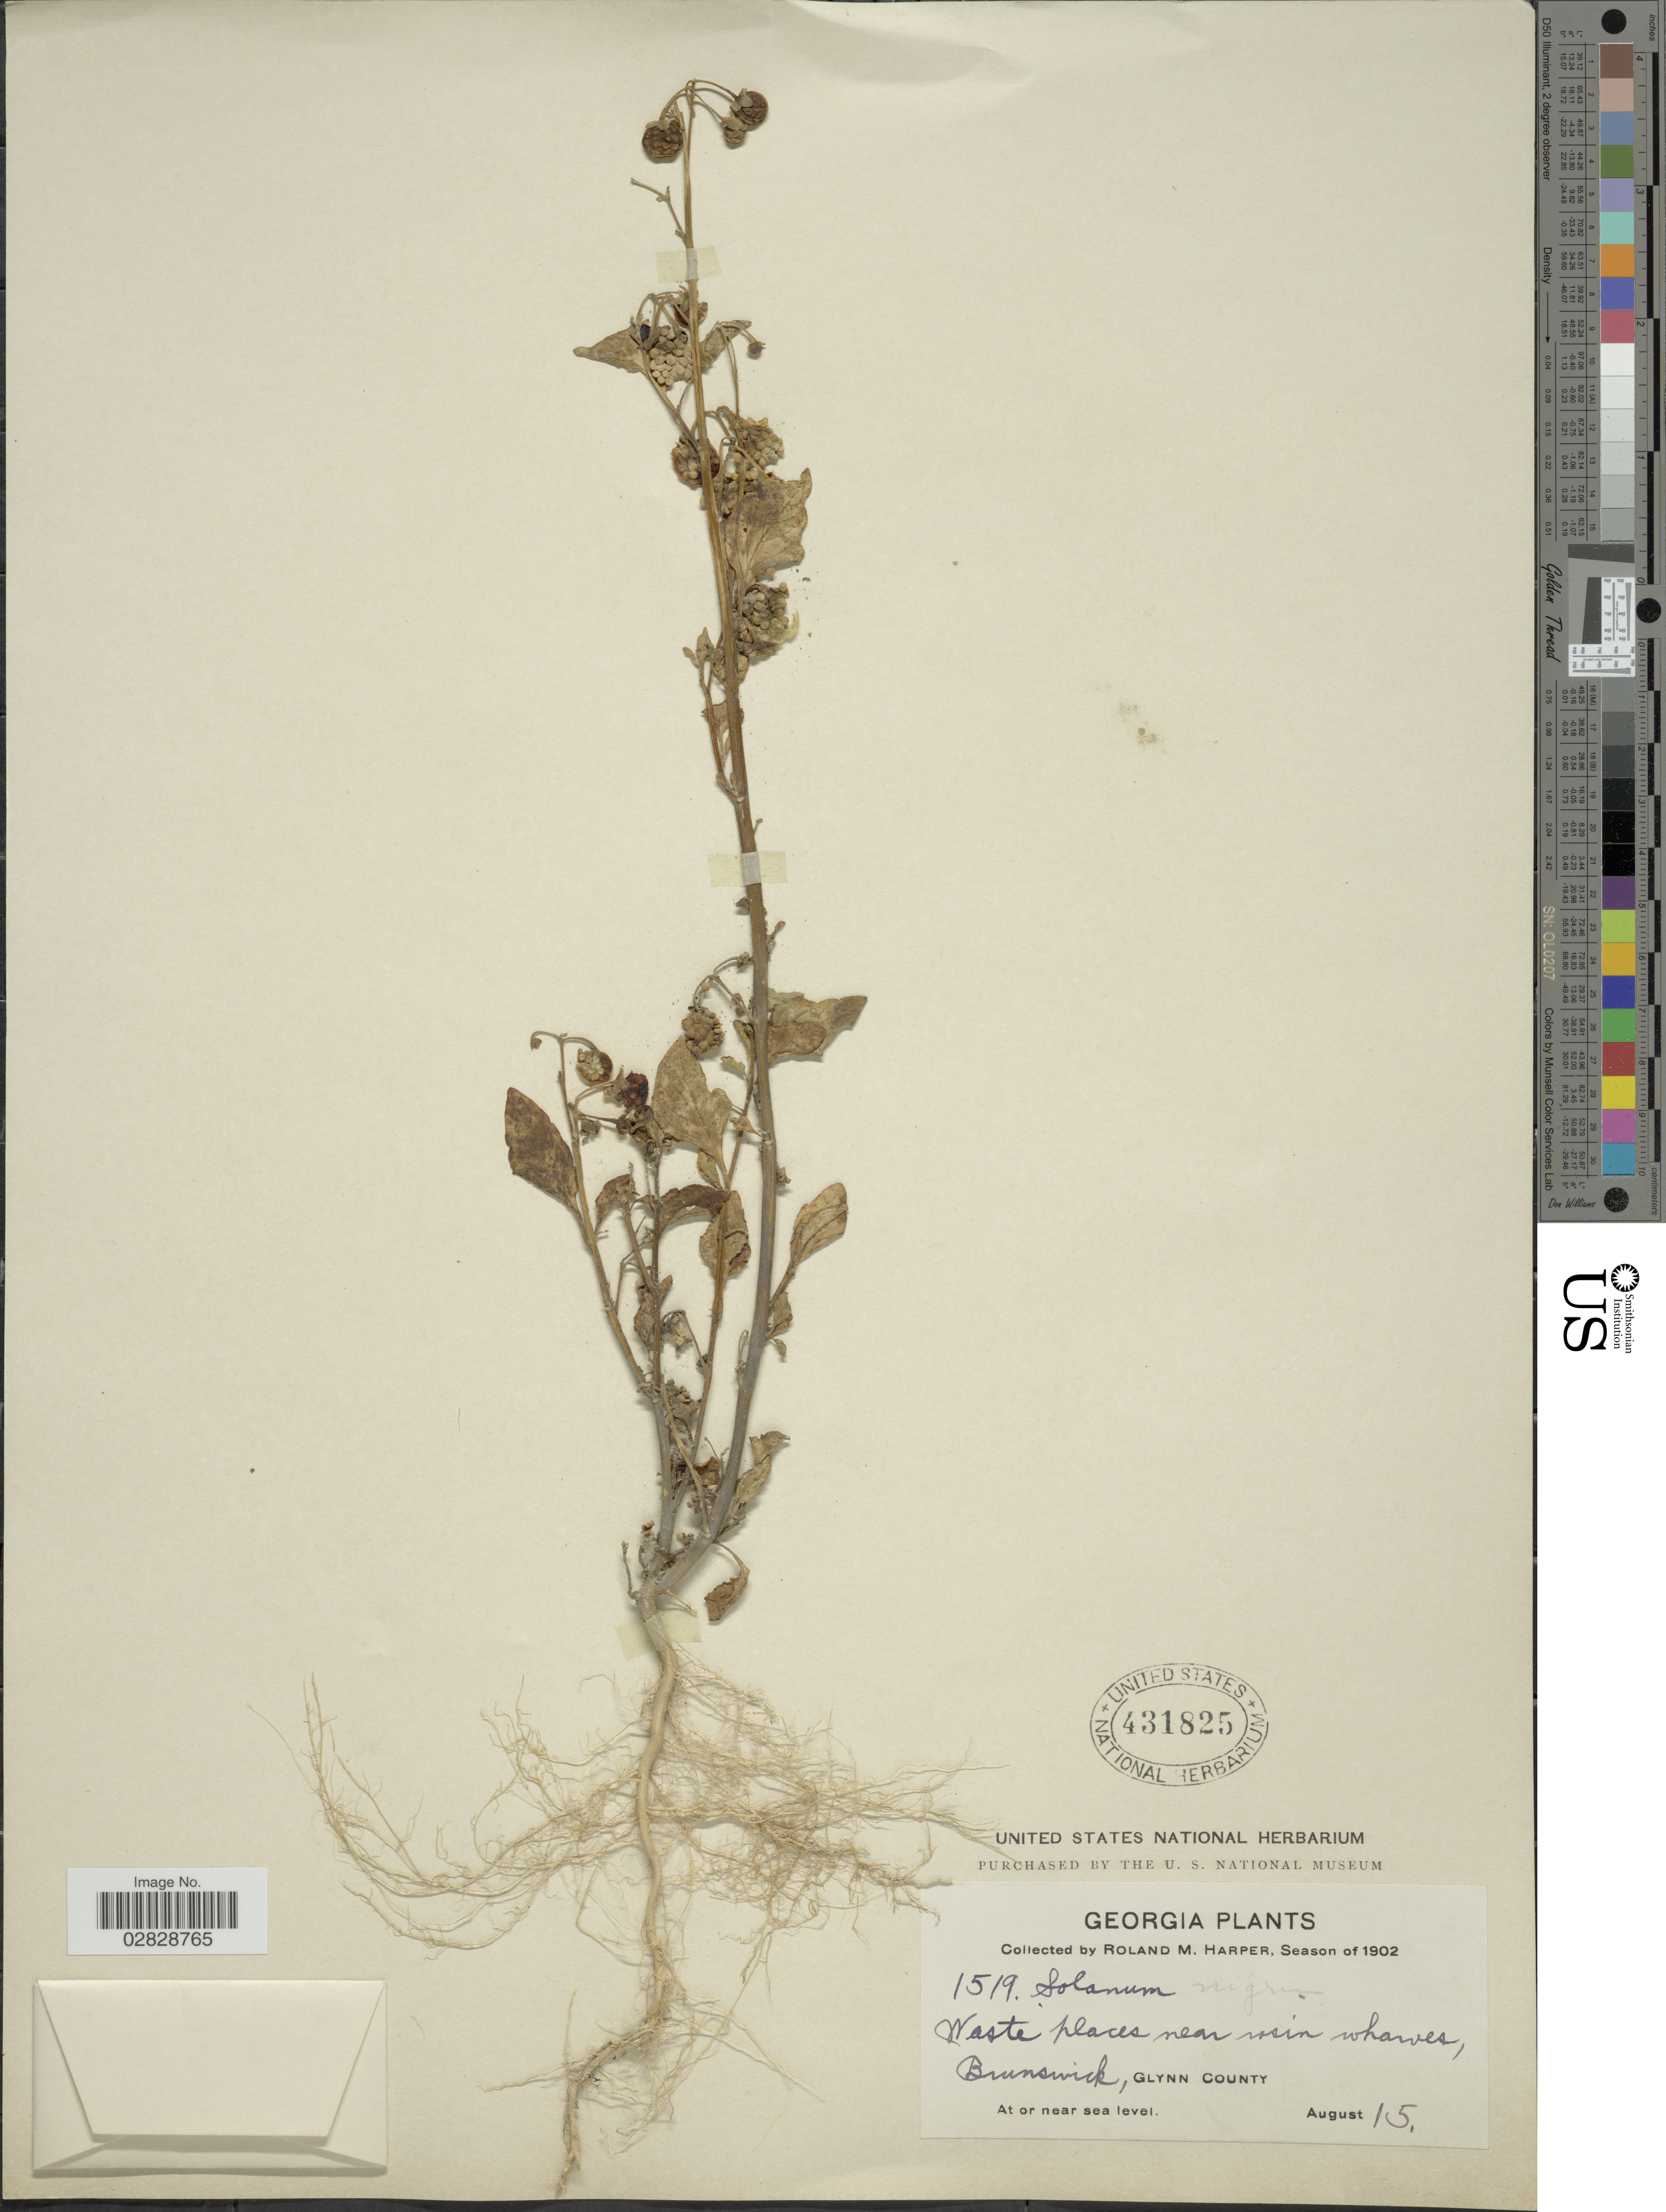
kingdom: Plantae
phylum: Tracheophyta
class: Magnoliopsida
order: Solanales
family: Solanaceae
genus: Solanum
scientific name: Solanum nigrum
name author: L.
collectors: R. M. Harper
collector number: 1519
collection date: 1902-08-15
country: United States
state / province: Georgia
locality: Waste places near rosin wharves, Brunswick, Glynn County.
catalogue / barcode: US 431825